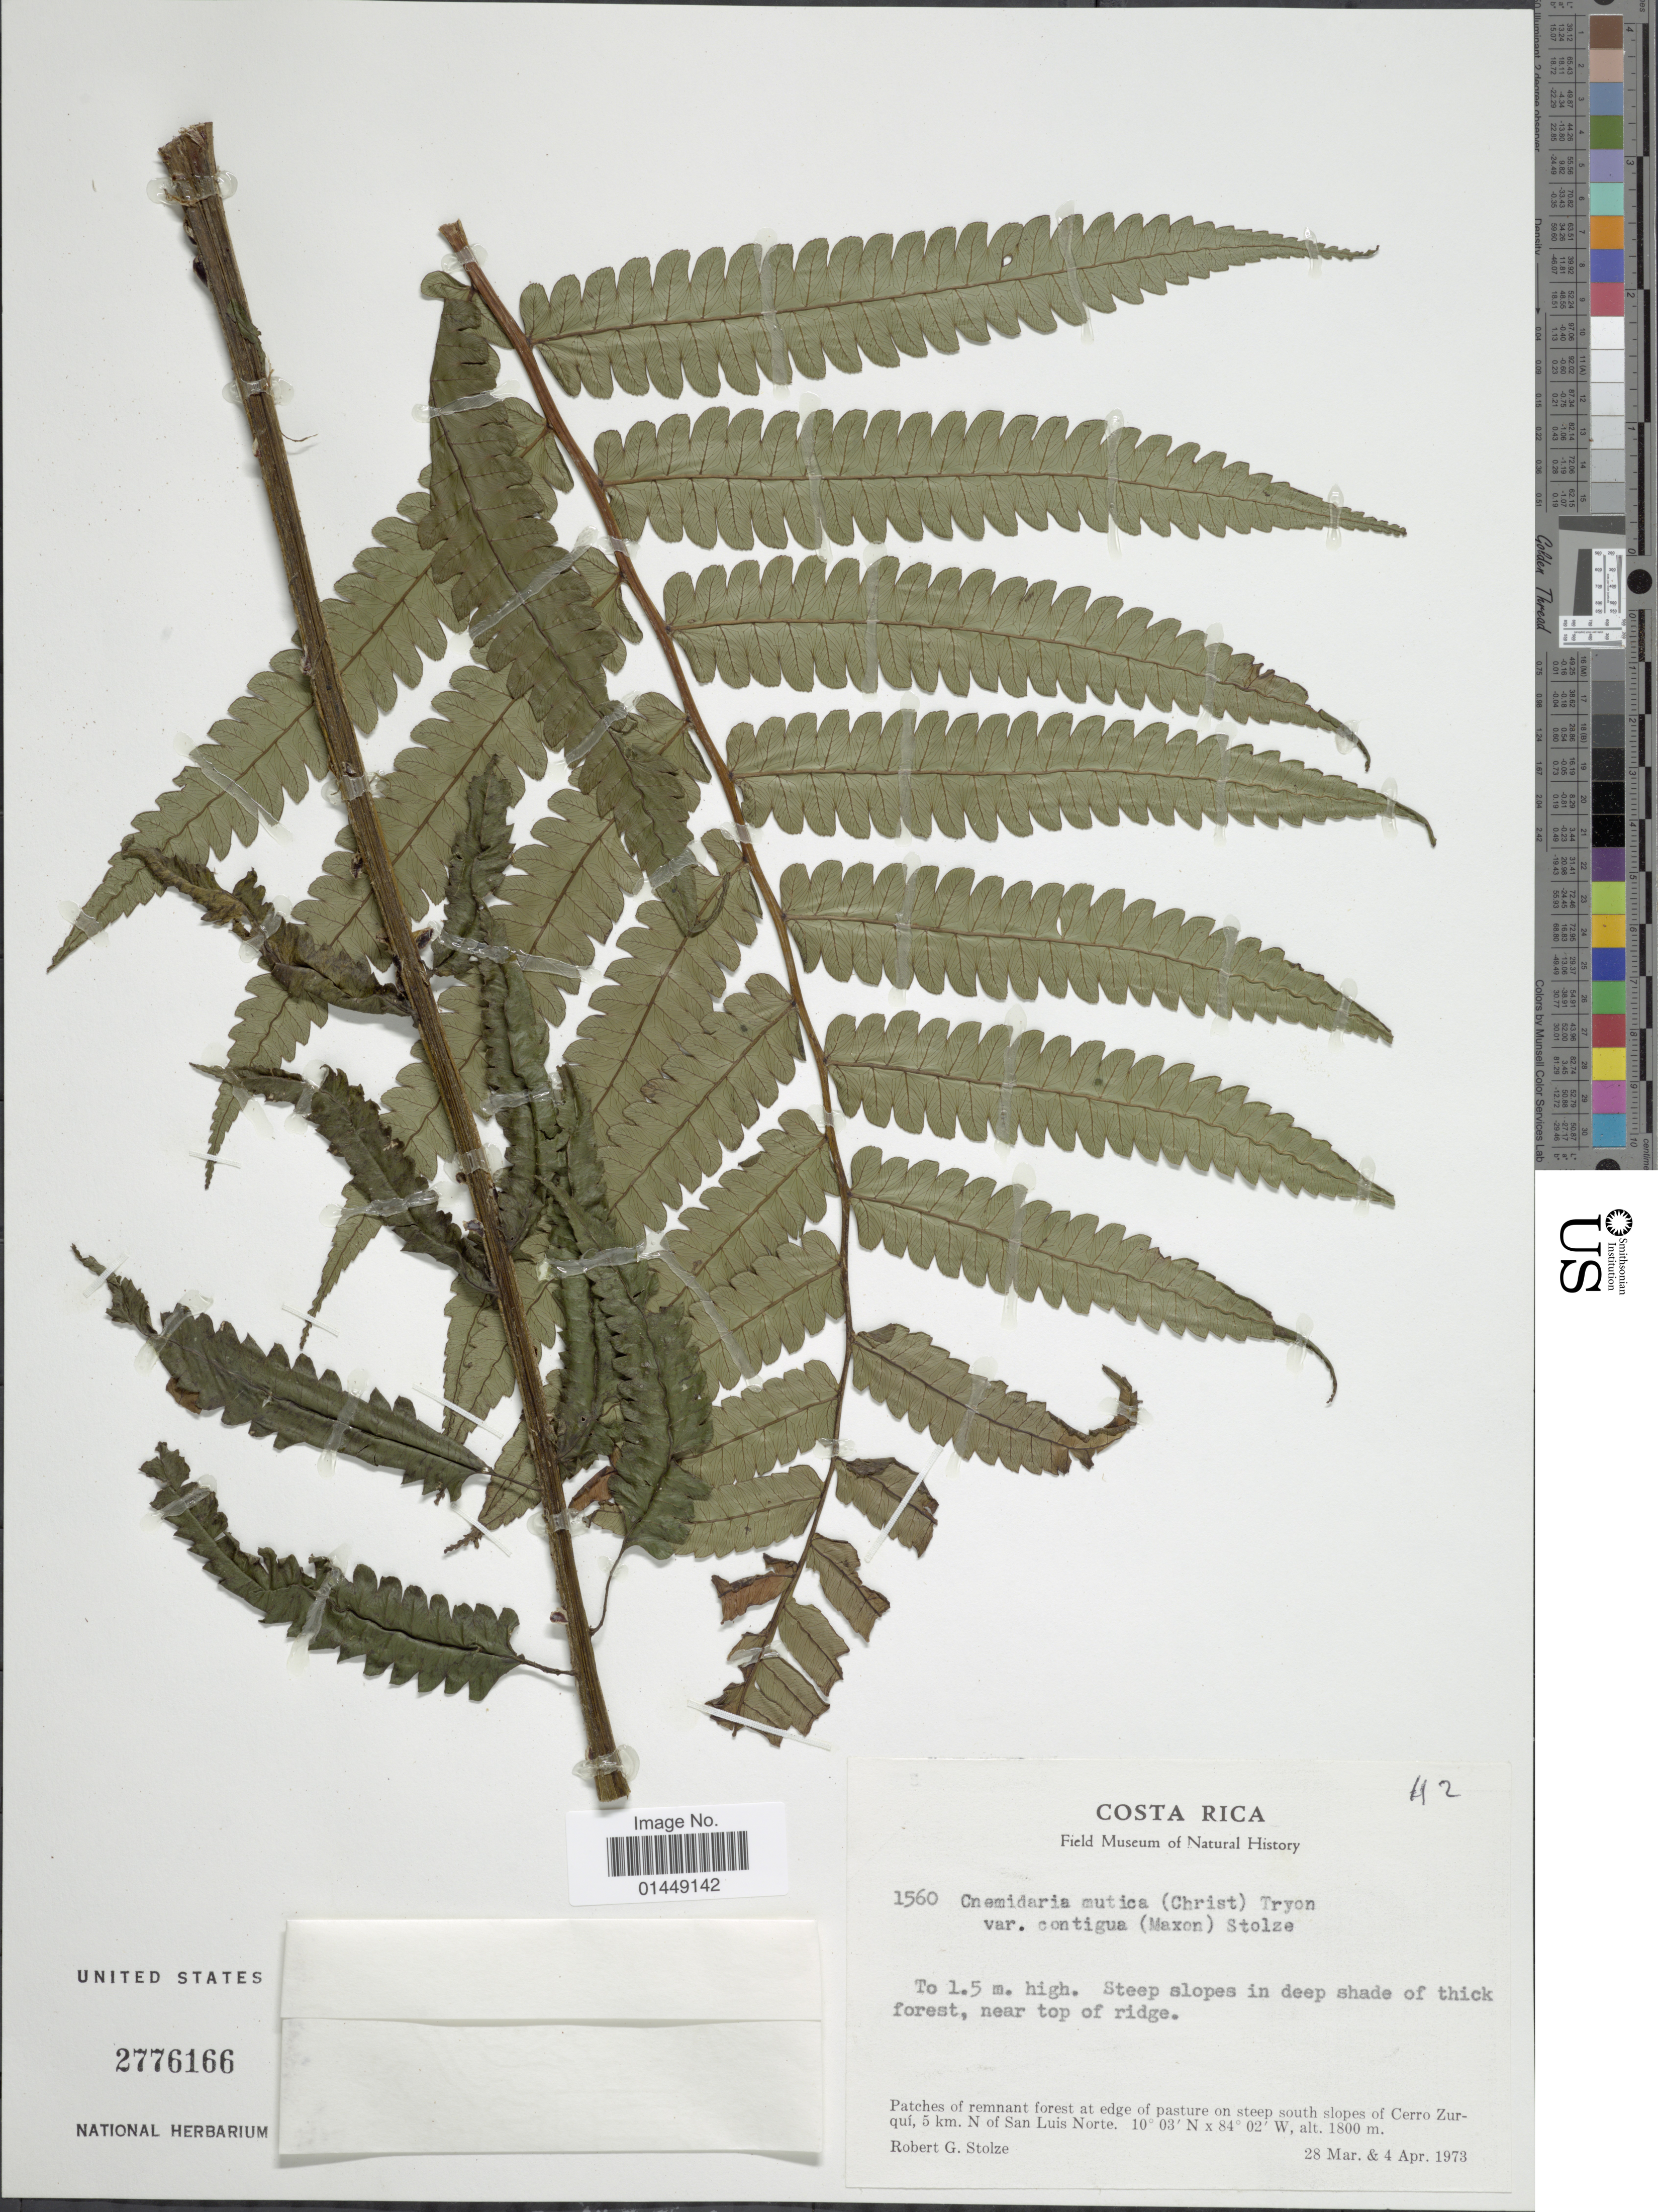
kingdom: Plantae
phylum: Tracheophyta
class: Polypodiopsida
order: Cyatheales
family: Cyatheaceae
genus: Cyathea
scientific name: Cyathea mutica var. contigua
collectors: R. G. Stolze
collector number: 1560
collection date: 1973-03-28/1973-04-04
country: Costa Rica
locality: Patches of remnant forest at edge of pasture on steep south slopes of Cerro Zurquí, 5 km. N of San Luis Norte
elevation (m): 1800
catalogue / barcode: US 2776166